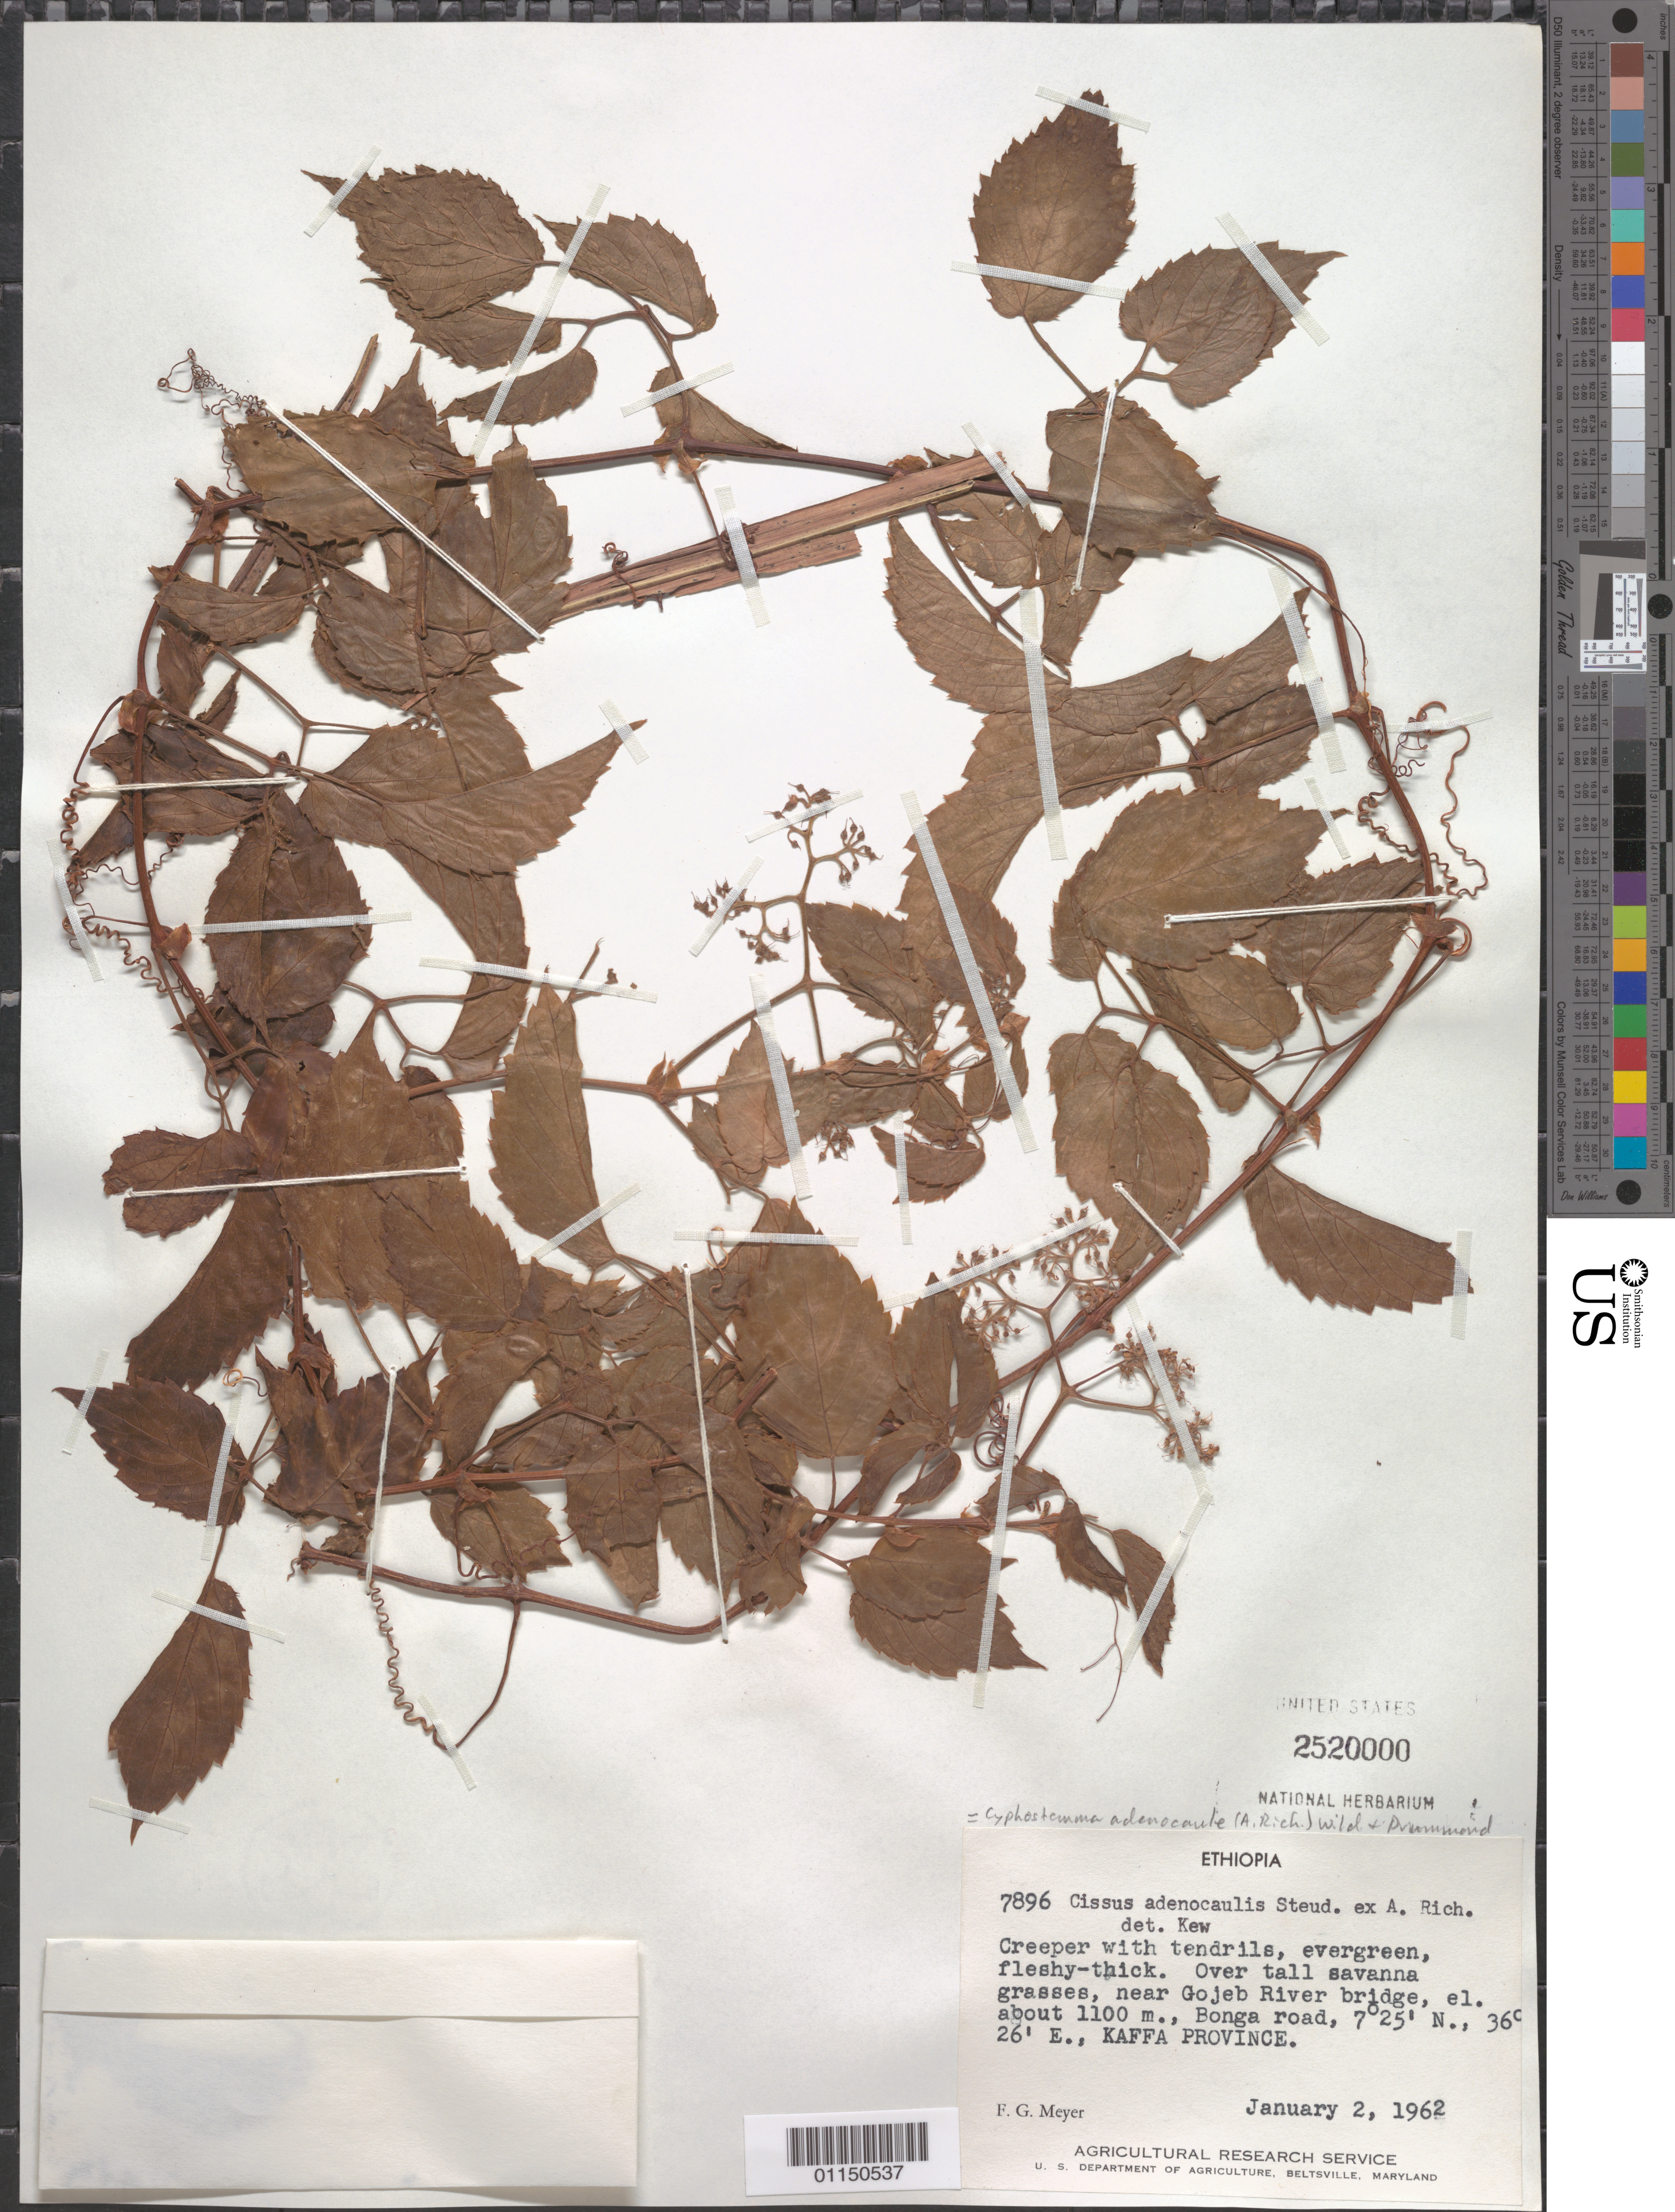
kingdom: Plantae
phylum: Tracheophyta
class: Magnoliopsida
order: Vitales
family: Vitaceae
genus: Cyphostemma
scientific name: Cyphostemma adenocaule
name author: (Steud. ex A. Rich.) Desc. ex Wild & R.B. Drumm.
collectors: F. G. Meyer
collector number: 7896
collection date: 1962-01-02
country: Ethiopia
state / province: South West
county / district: Keffa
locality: Bonga Rd. Near Gojeb River bridge.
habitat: Creeper with tendrils, evergreen, fleshy-thick. Over tall savanna grasses, near river bridge.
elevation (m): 1100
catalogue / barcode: US 2520000